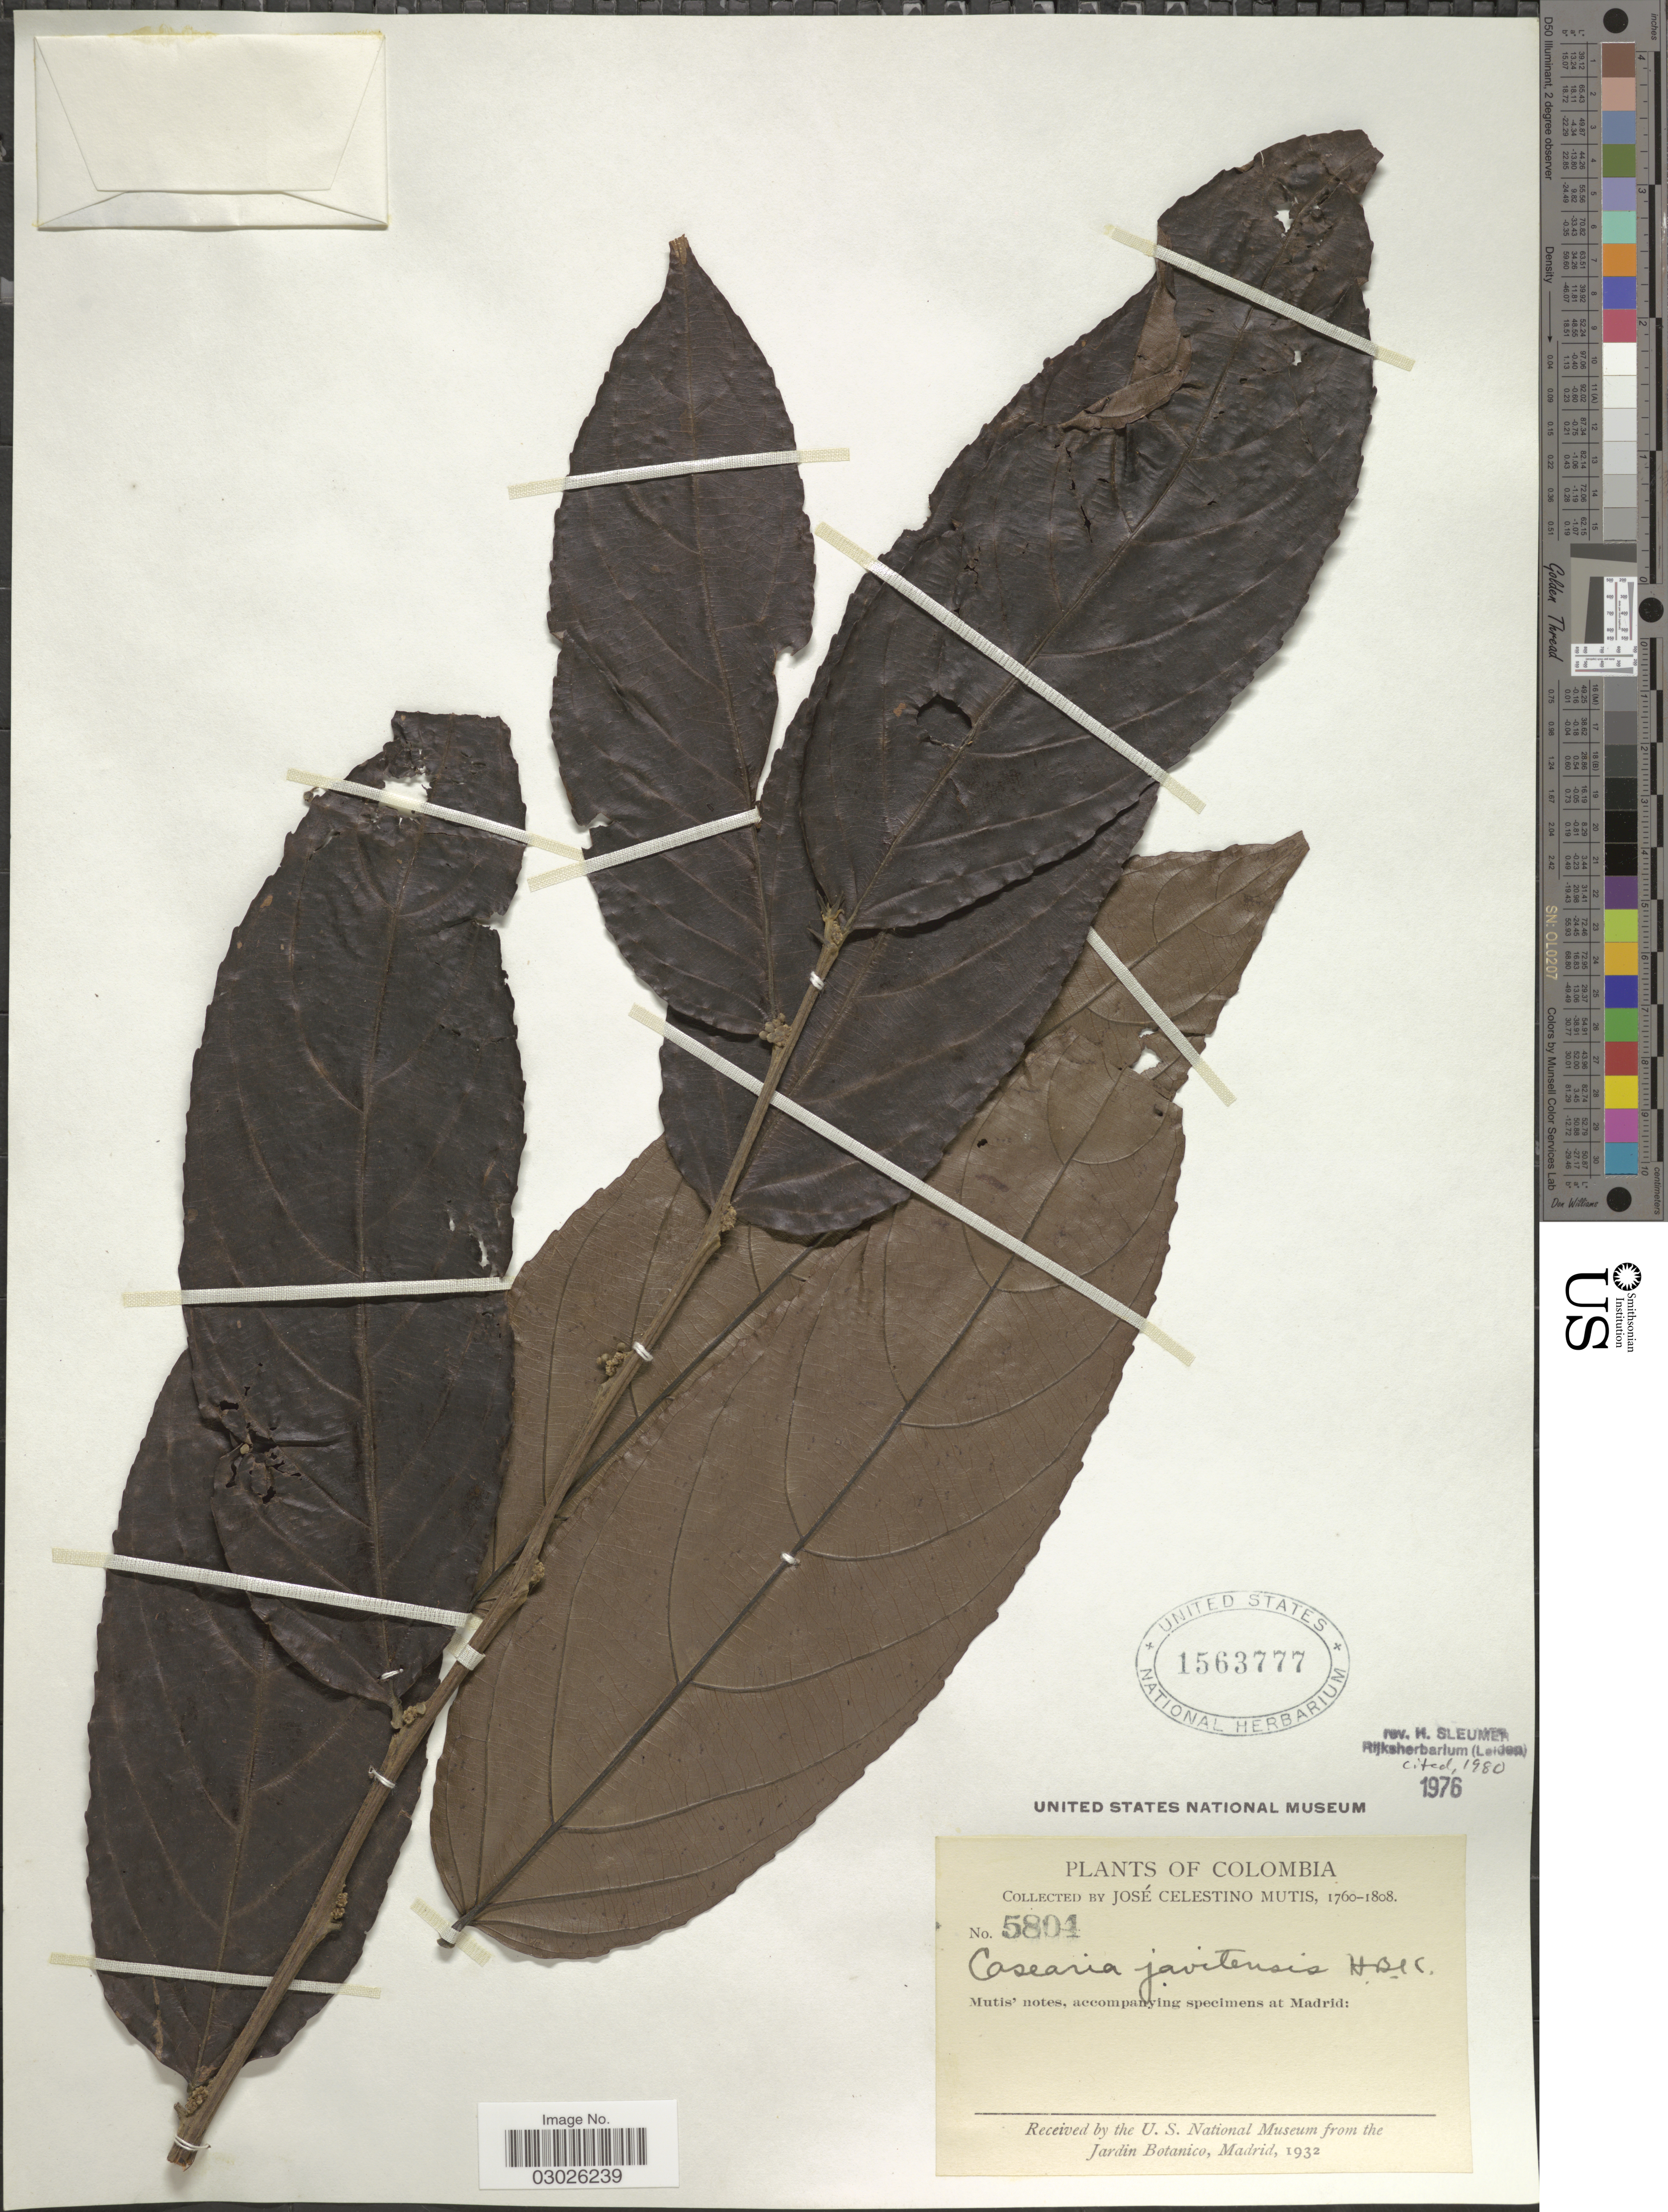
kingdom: Plantae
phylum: Tracheophyta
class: Magnoliopsida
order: Malpighiales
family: Salicaceae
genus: Piparea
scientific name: Piparea multiflora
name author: C.F. Gaertn.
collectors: J. C. B. Mutis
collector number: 5804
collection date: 1760/1808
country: Colombia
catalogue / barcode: US 1563777